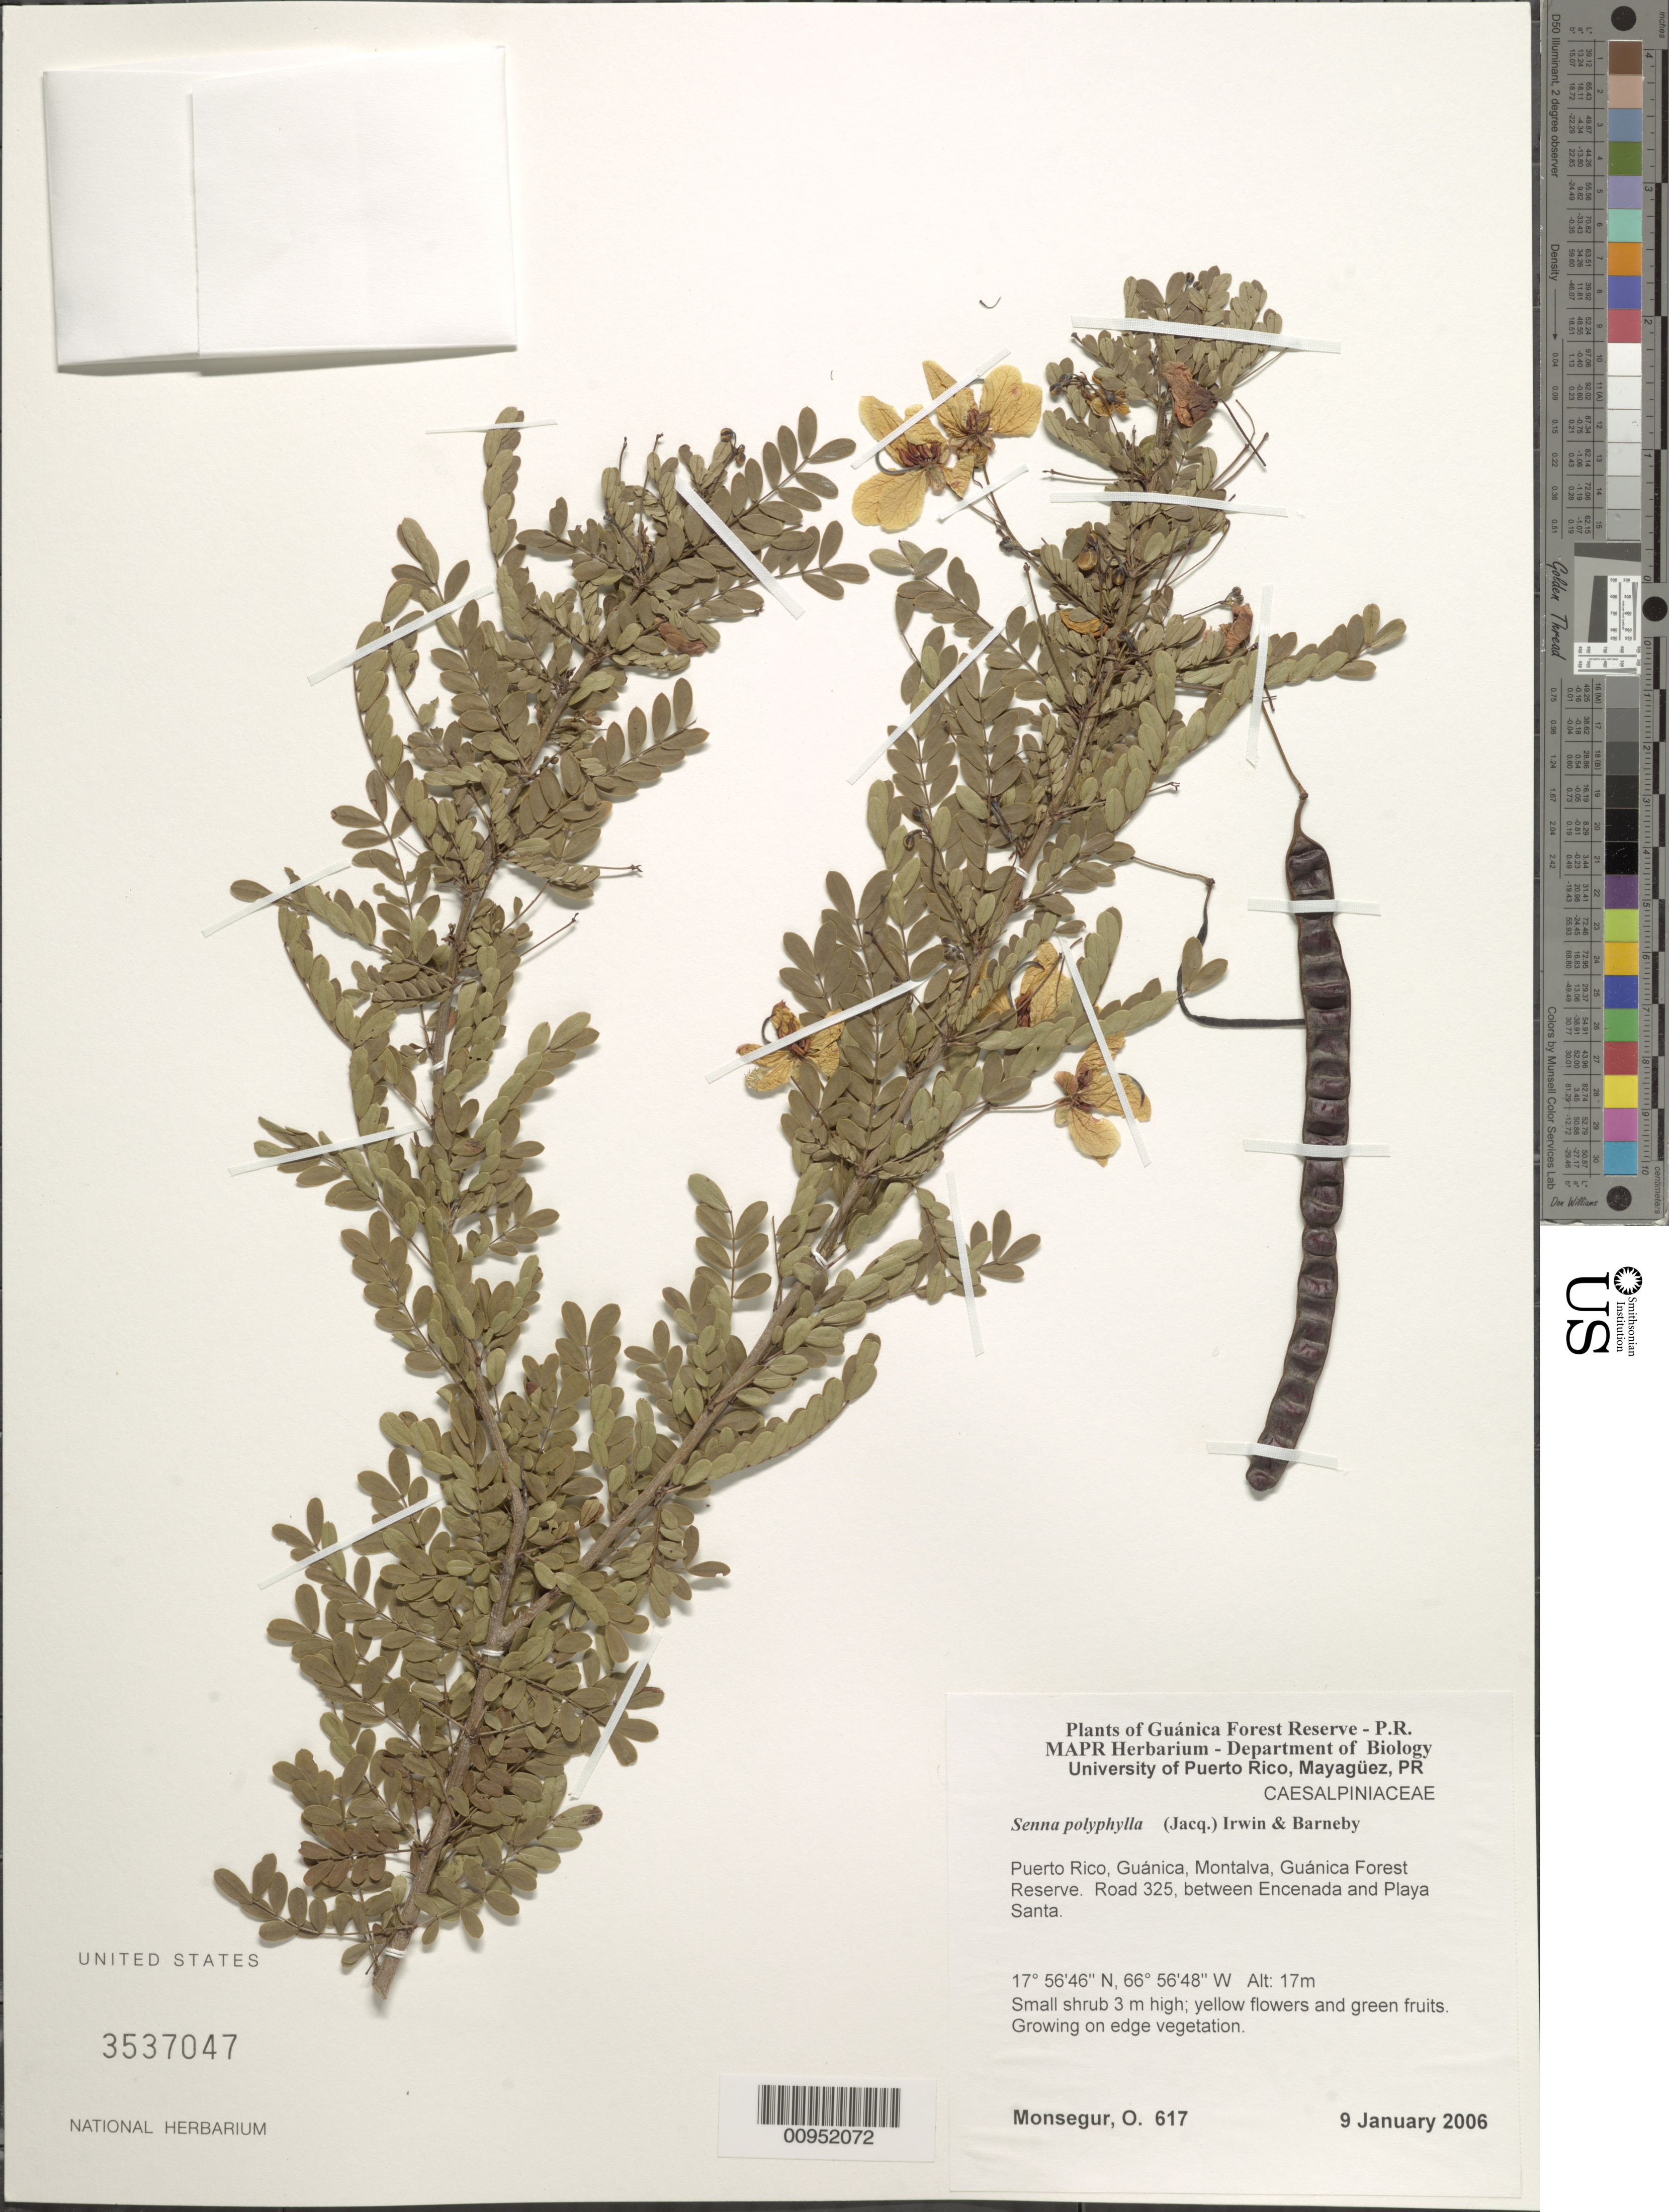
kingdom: Plantae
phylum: Tracheophyta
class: Magnoliopsida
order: Fabales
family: Fabaceae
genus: Senna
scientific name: Senna polyphylla var. polyphylla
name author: (Jacq.) H.S. Irwin & Barneby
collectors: O. Monsegur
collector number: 617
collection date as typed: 09 Jan 2006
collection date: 2006-01-09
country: Puerto Rico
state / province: Guánica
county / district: Montalva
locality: Guánica Forest Reserve. Road 325, between Ensenada and Playa Santa.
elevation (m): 17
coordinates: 17.56459, 66.56478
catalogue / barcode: US 3537047